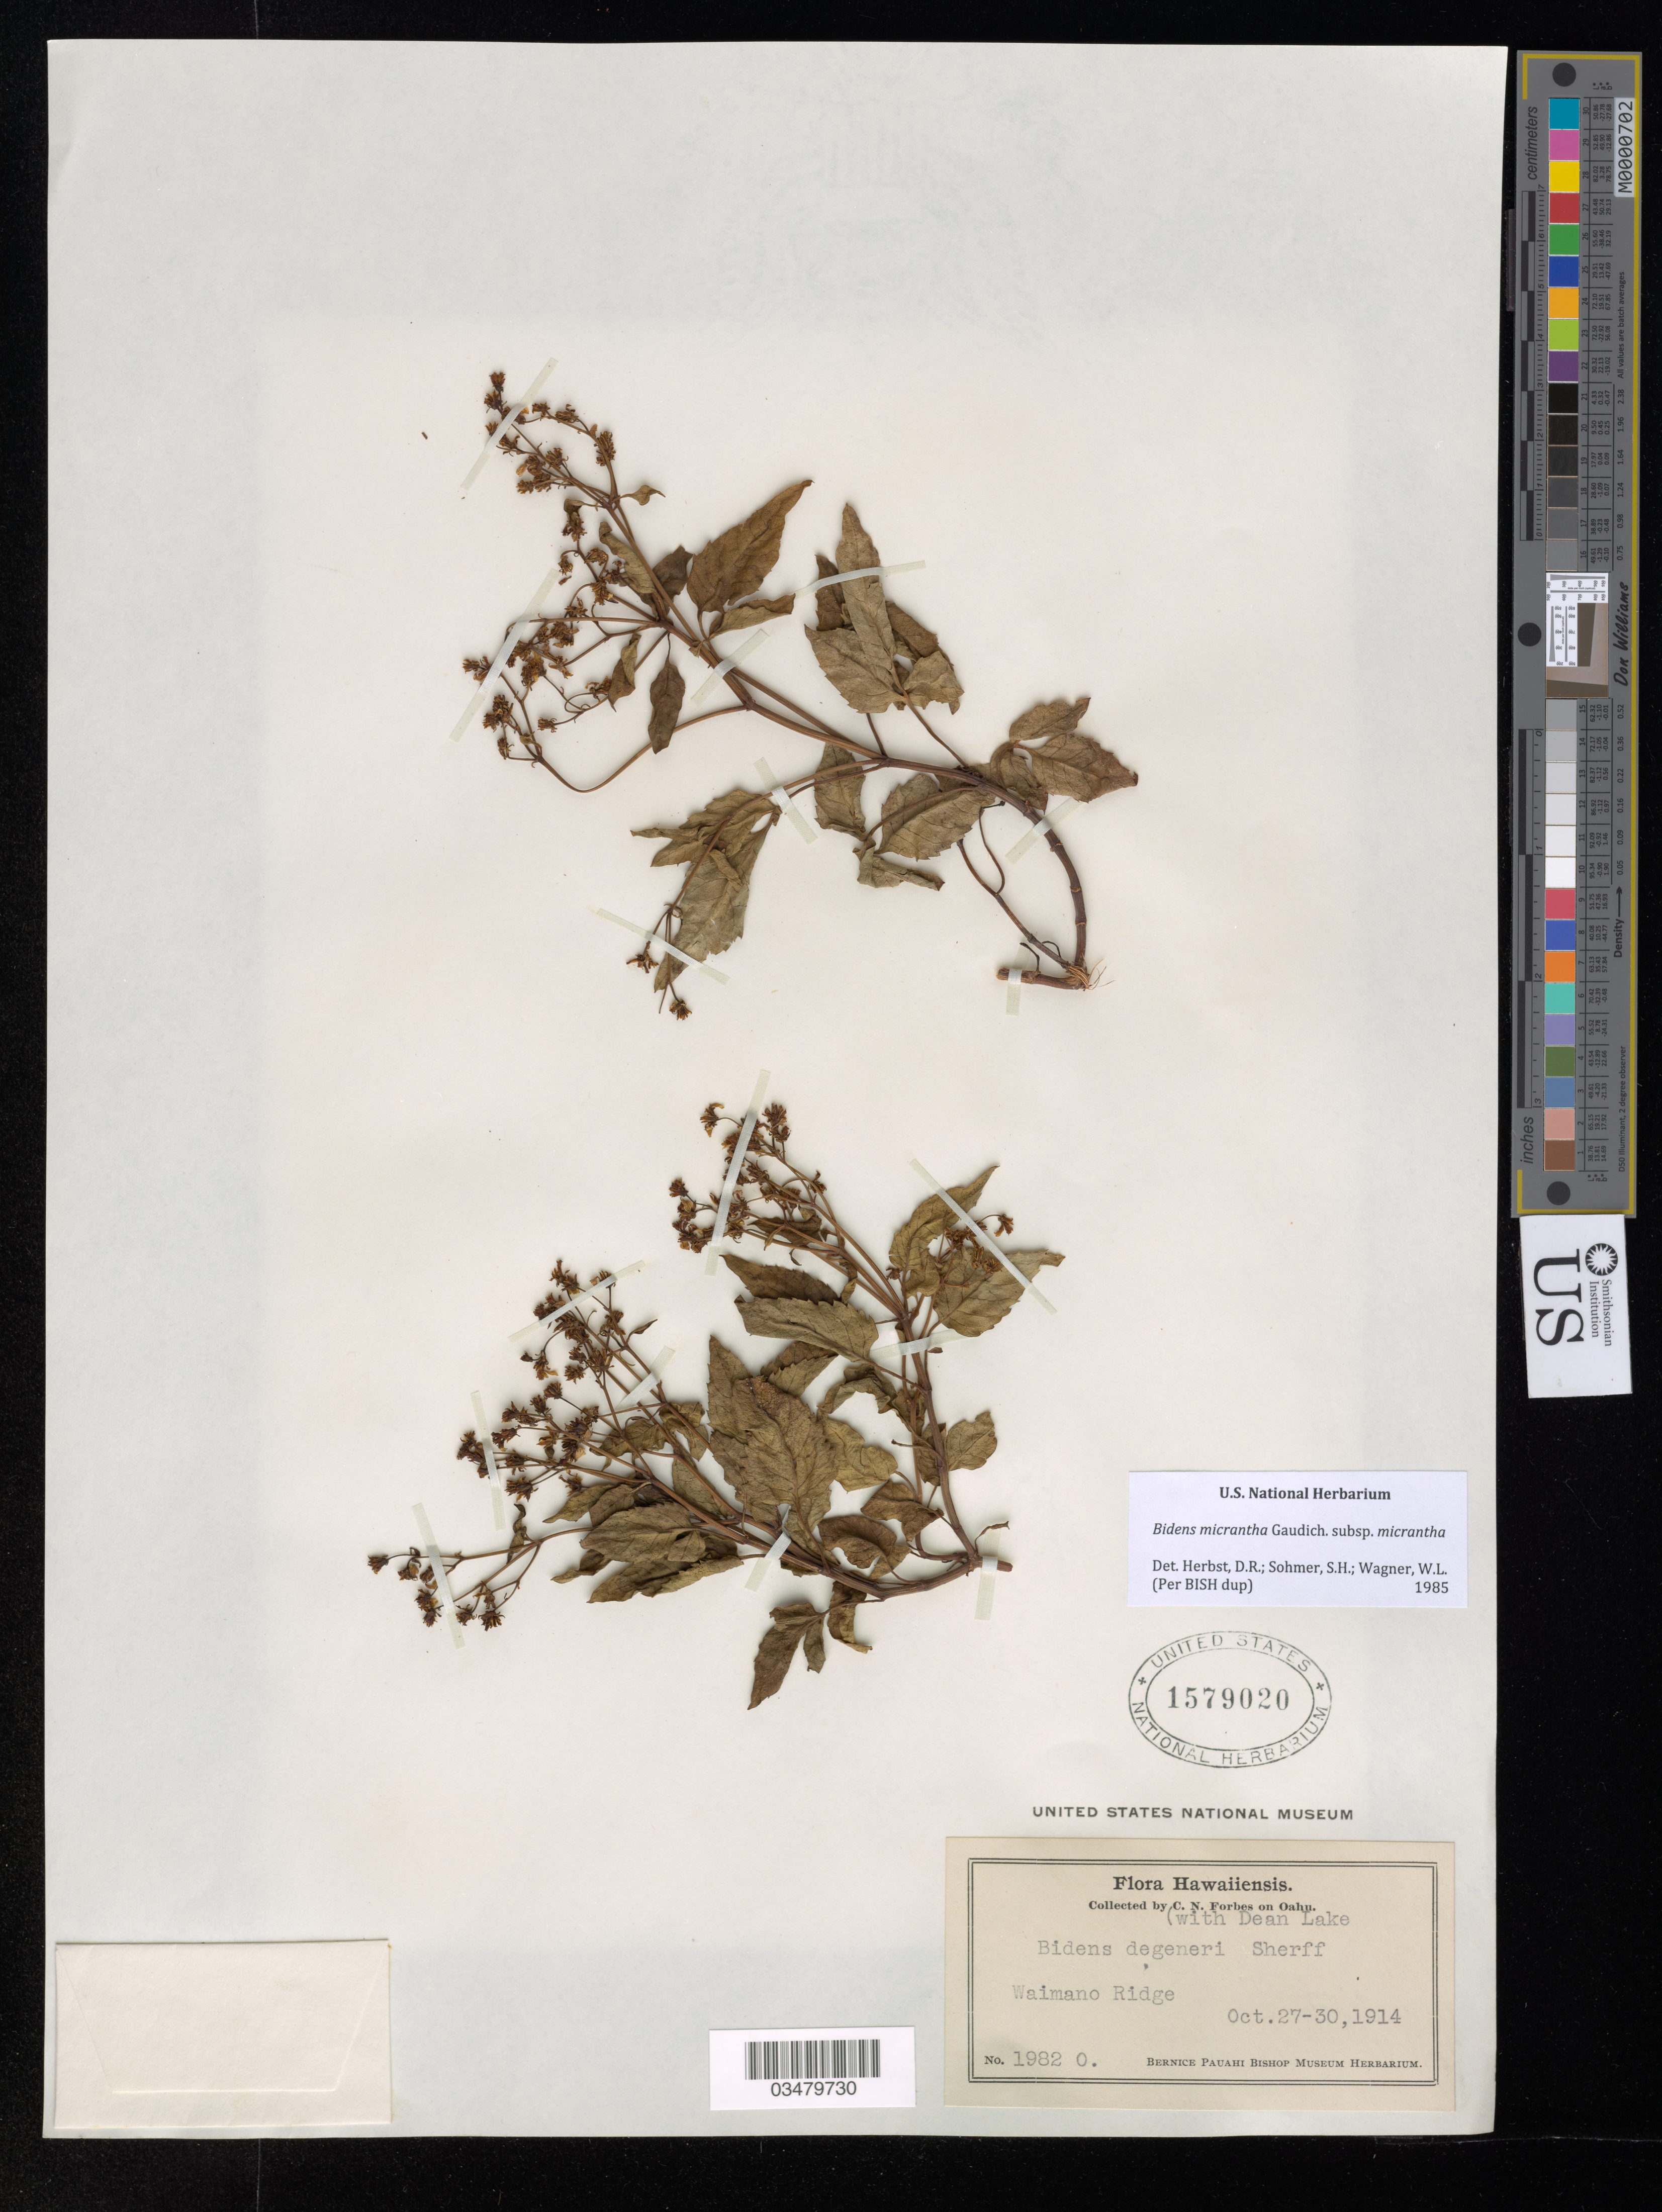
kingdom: Plantae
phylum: Tracheophyta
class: Magnoliopsida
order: Asterales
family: Asteraceae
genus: Bidens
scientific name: Bidens micrantha subsp. micrantha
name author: Gaudich. ex Cass.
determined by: Herbst, D. R.; Sohmer, S. H.; Wagner, W. L.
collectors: C. N. Forbes & D. Lake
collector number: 1982.O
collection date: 1914-10-27/1917-10-30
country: United States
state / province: Hawaii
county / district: Honolulu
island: Oahu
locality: Hawaiiensis. Waimano Ridge.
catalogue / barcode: US 1579020